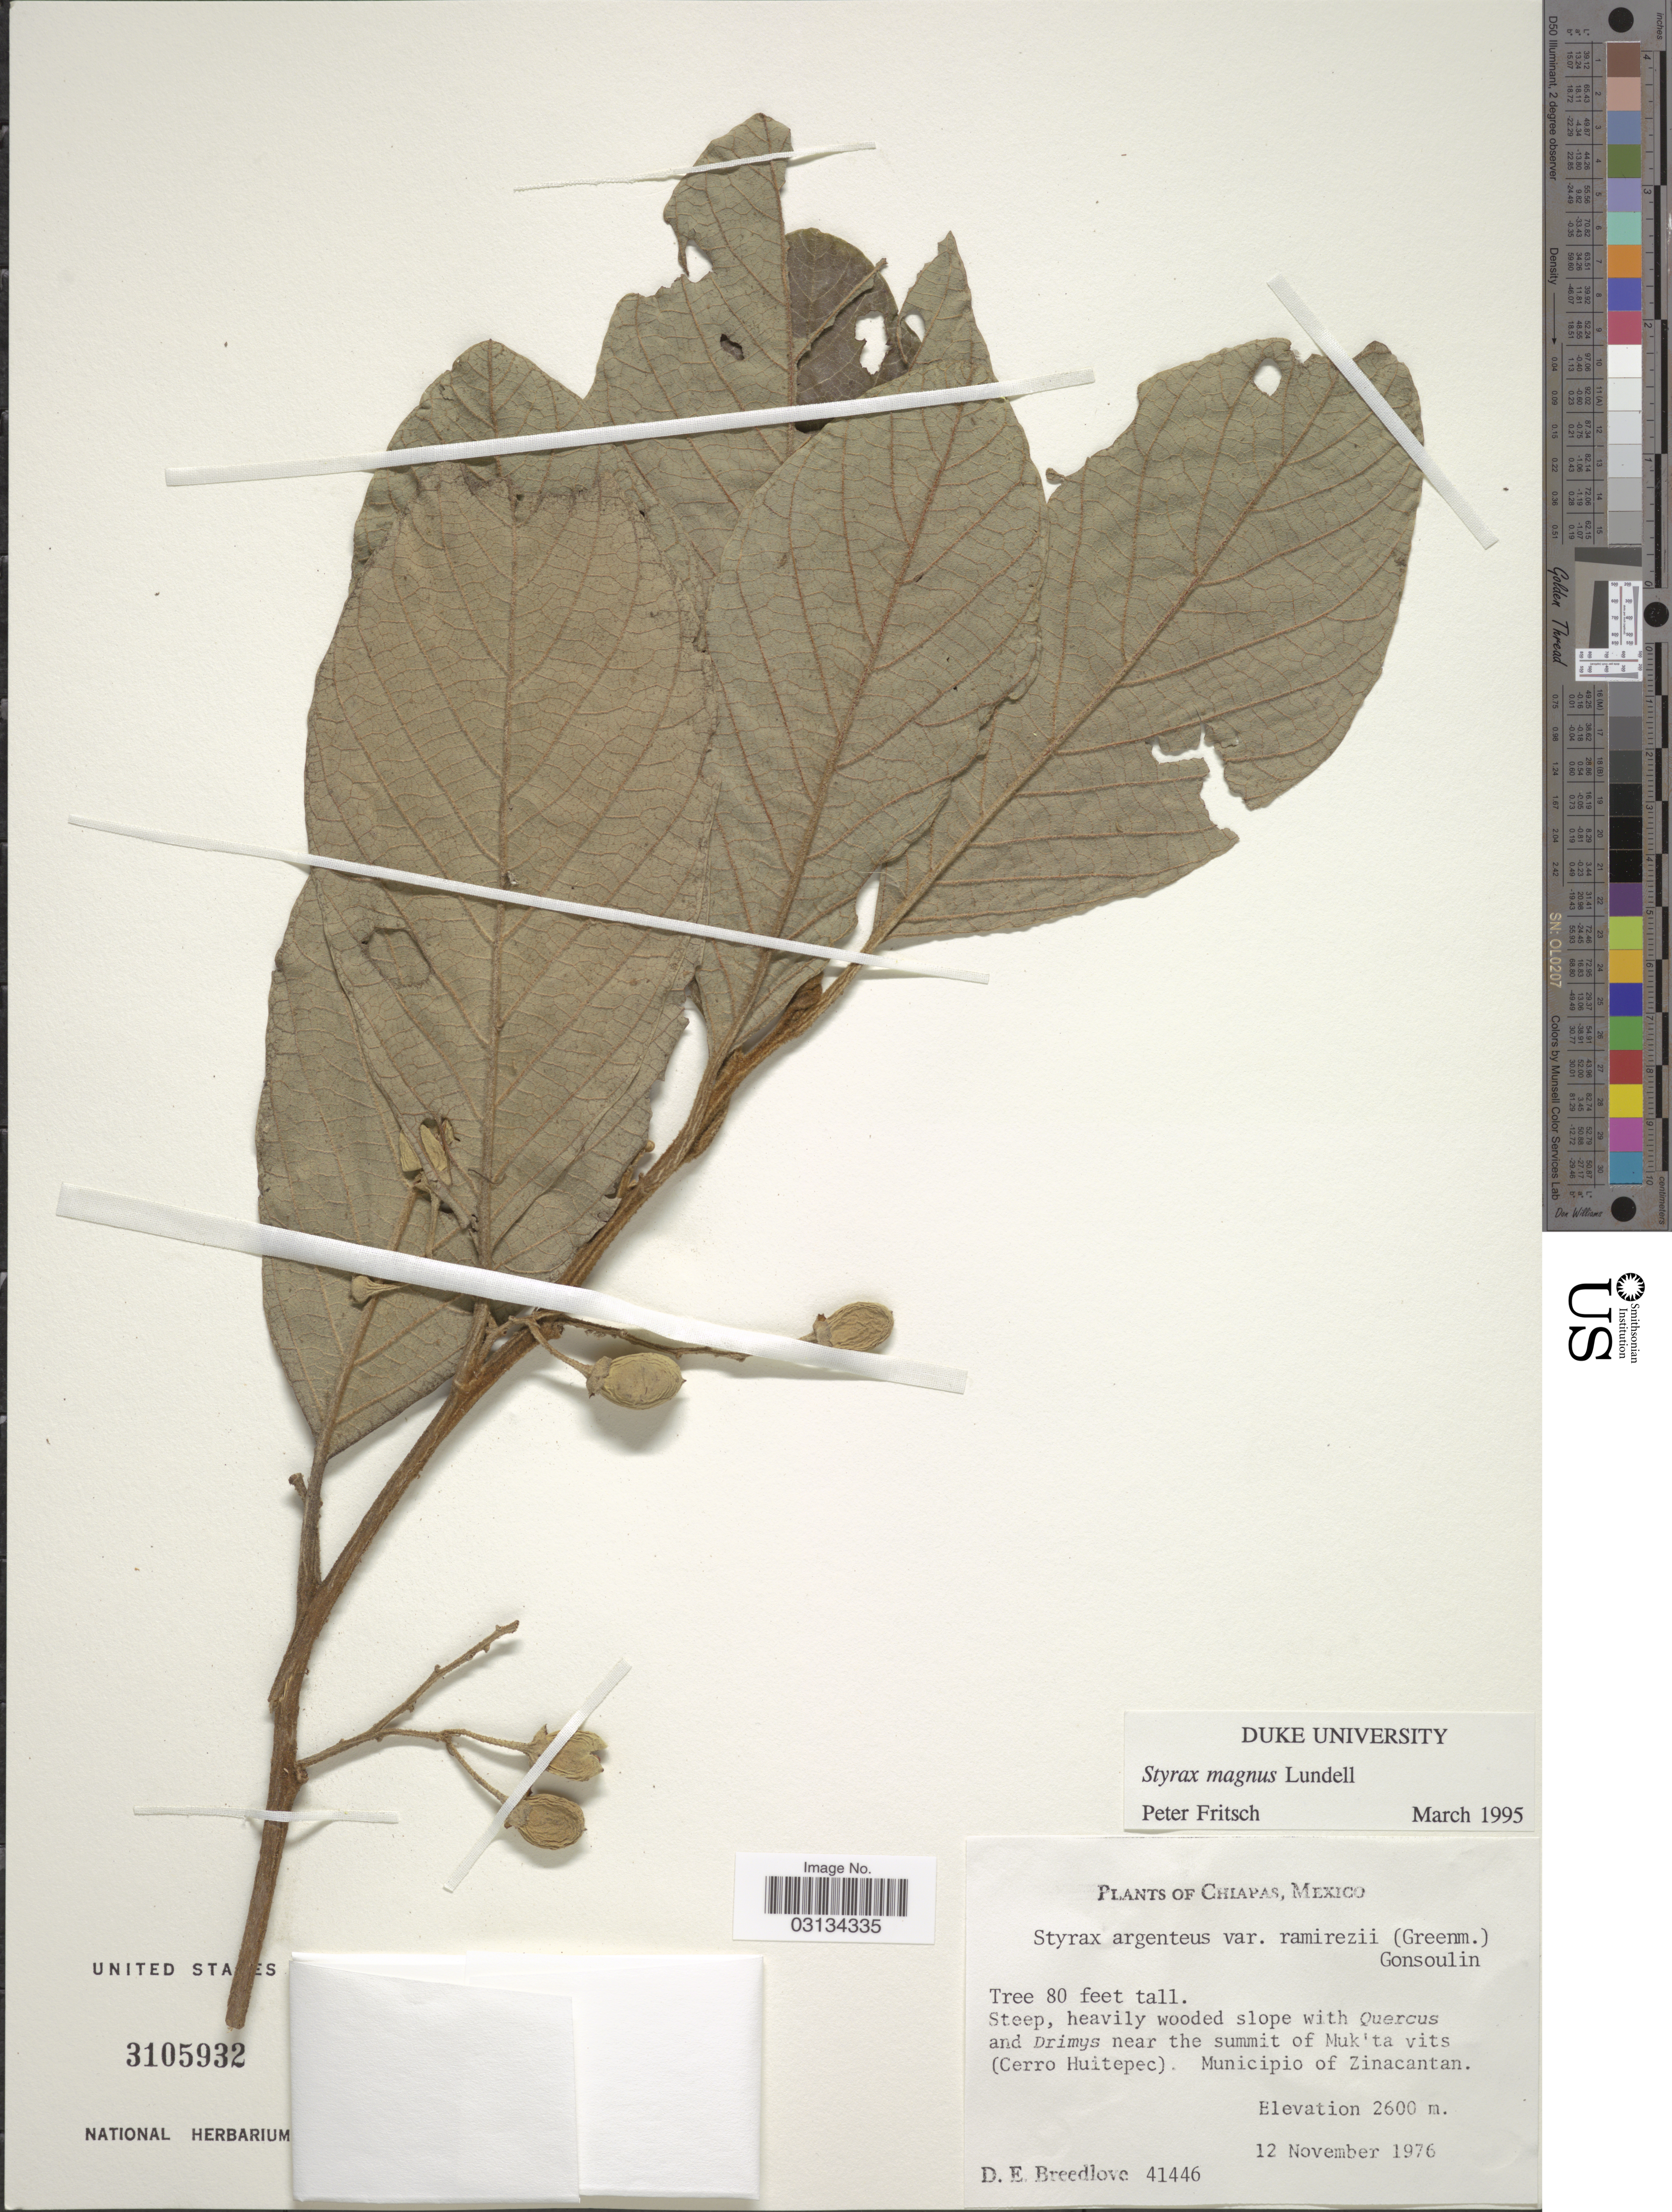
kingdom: Plantae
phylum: Tracheophyta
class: Magnoliopsida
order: Ericales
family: Styracaceae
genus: Styrax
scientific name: Styrax magnus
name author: Lundell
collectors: D. E. Breedlove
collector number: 41446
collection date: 1976-11-12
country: Mexico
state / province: Chiapas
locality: Near the summit of Muk'ta vits (Cerro Huitepec). Municipio of Zinacantan.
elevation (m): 2600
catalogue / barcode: US 3105932